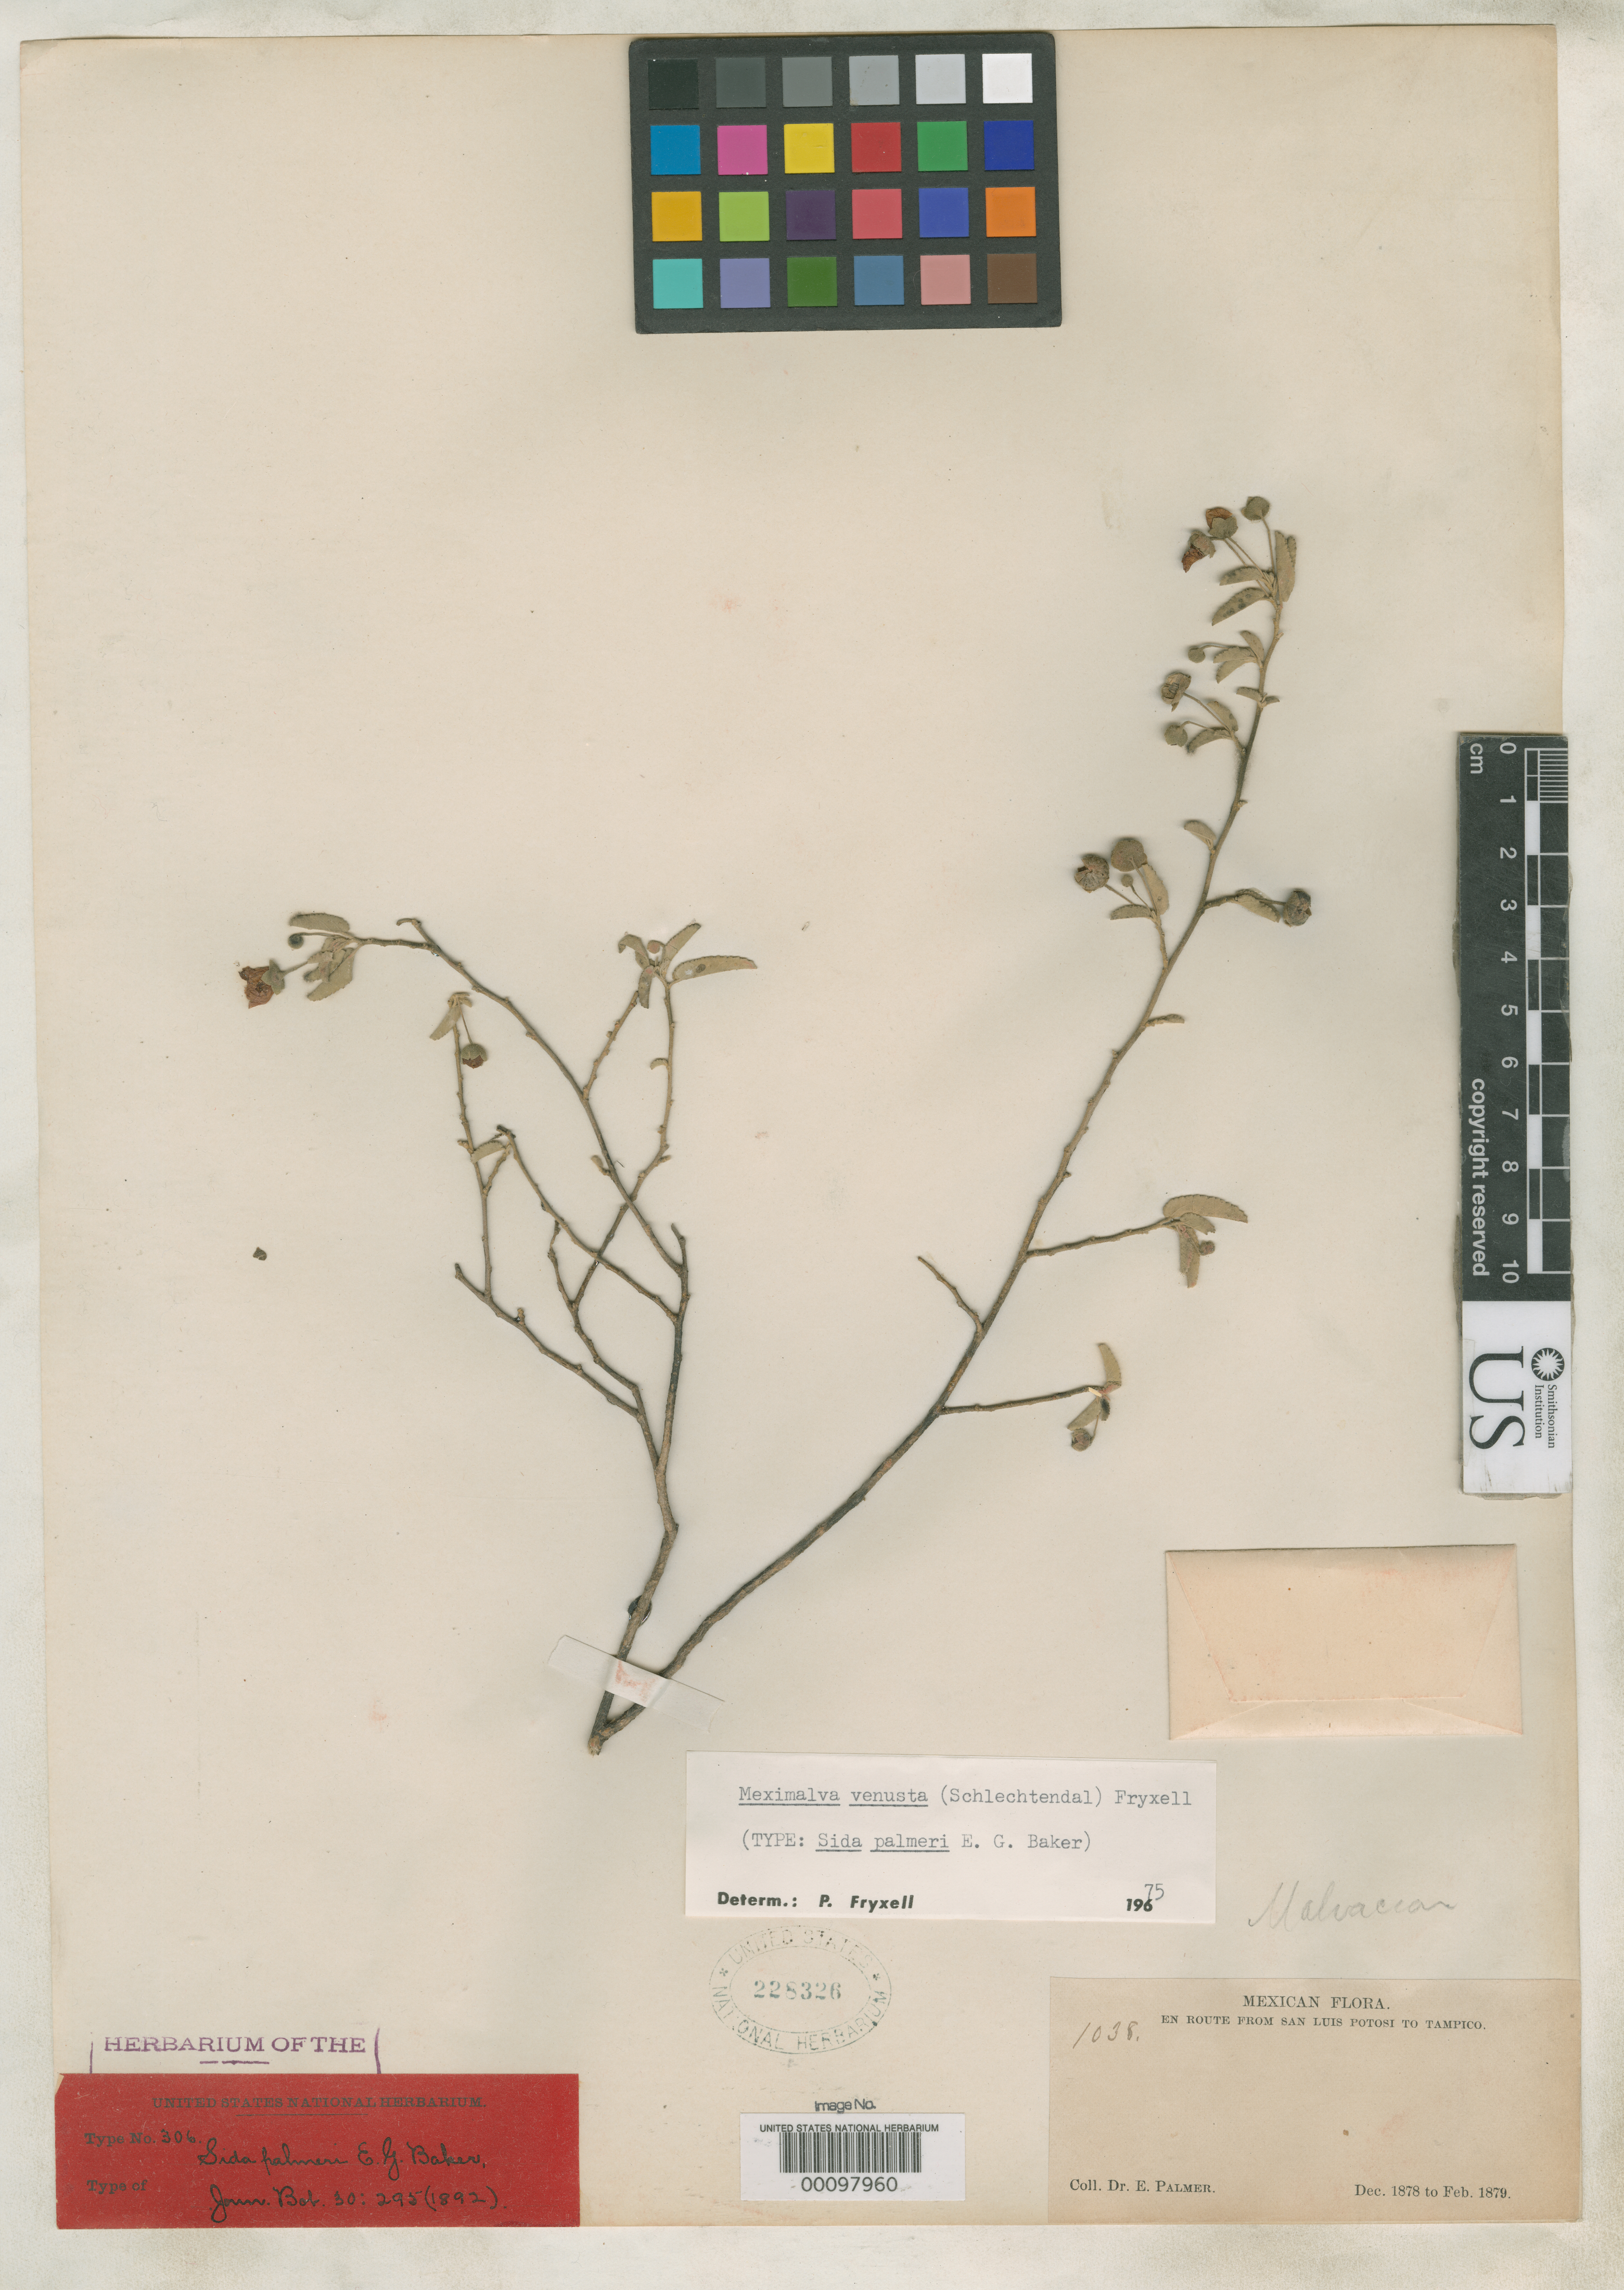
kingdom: Plantae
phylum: Tracheophyta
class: Magnoliopsida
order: Malvales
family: Malvaceae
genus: Sida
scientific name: Sida palmeri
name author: Baker f.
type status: Isotype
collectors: E. Palmer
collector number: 1038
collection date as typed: Dec 1878 to -- Feb 1879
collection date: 1878-12/1879-02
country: Mexico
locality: Between San Luis Potosi and Tampico.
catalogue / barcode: US 228326